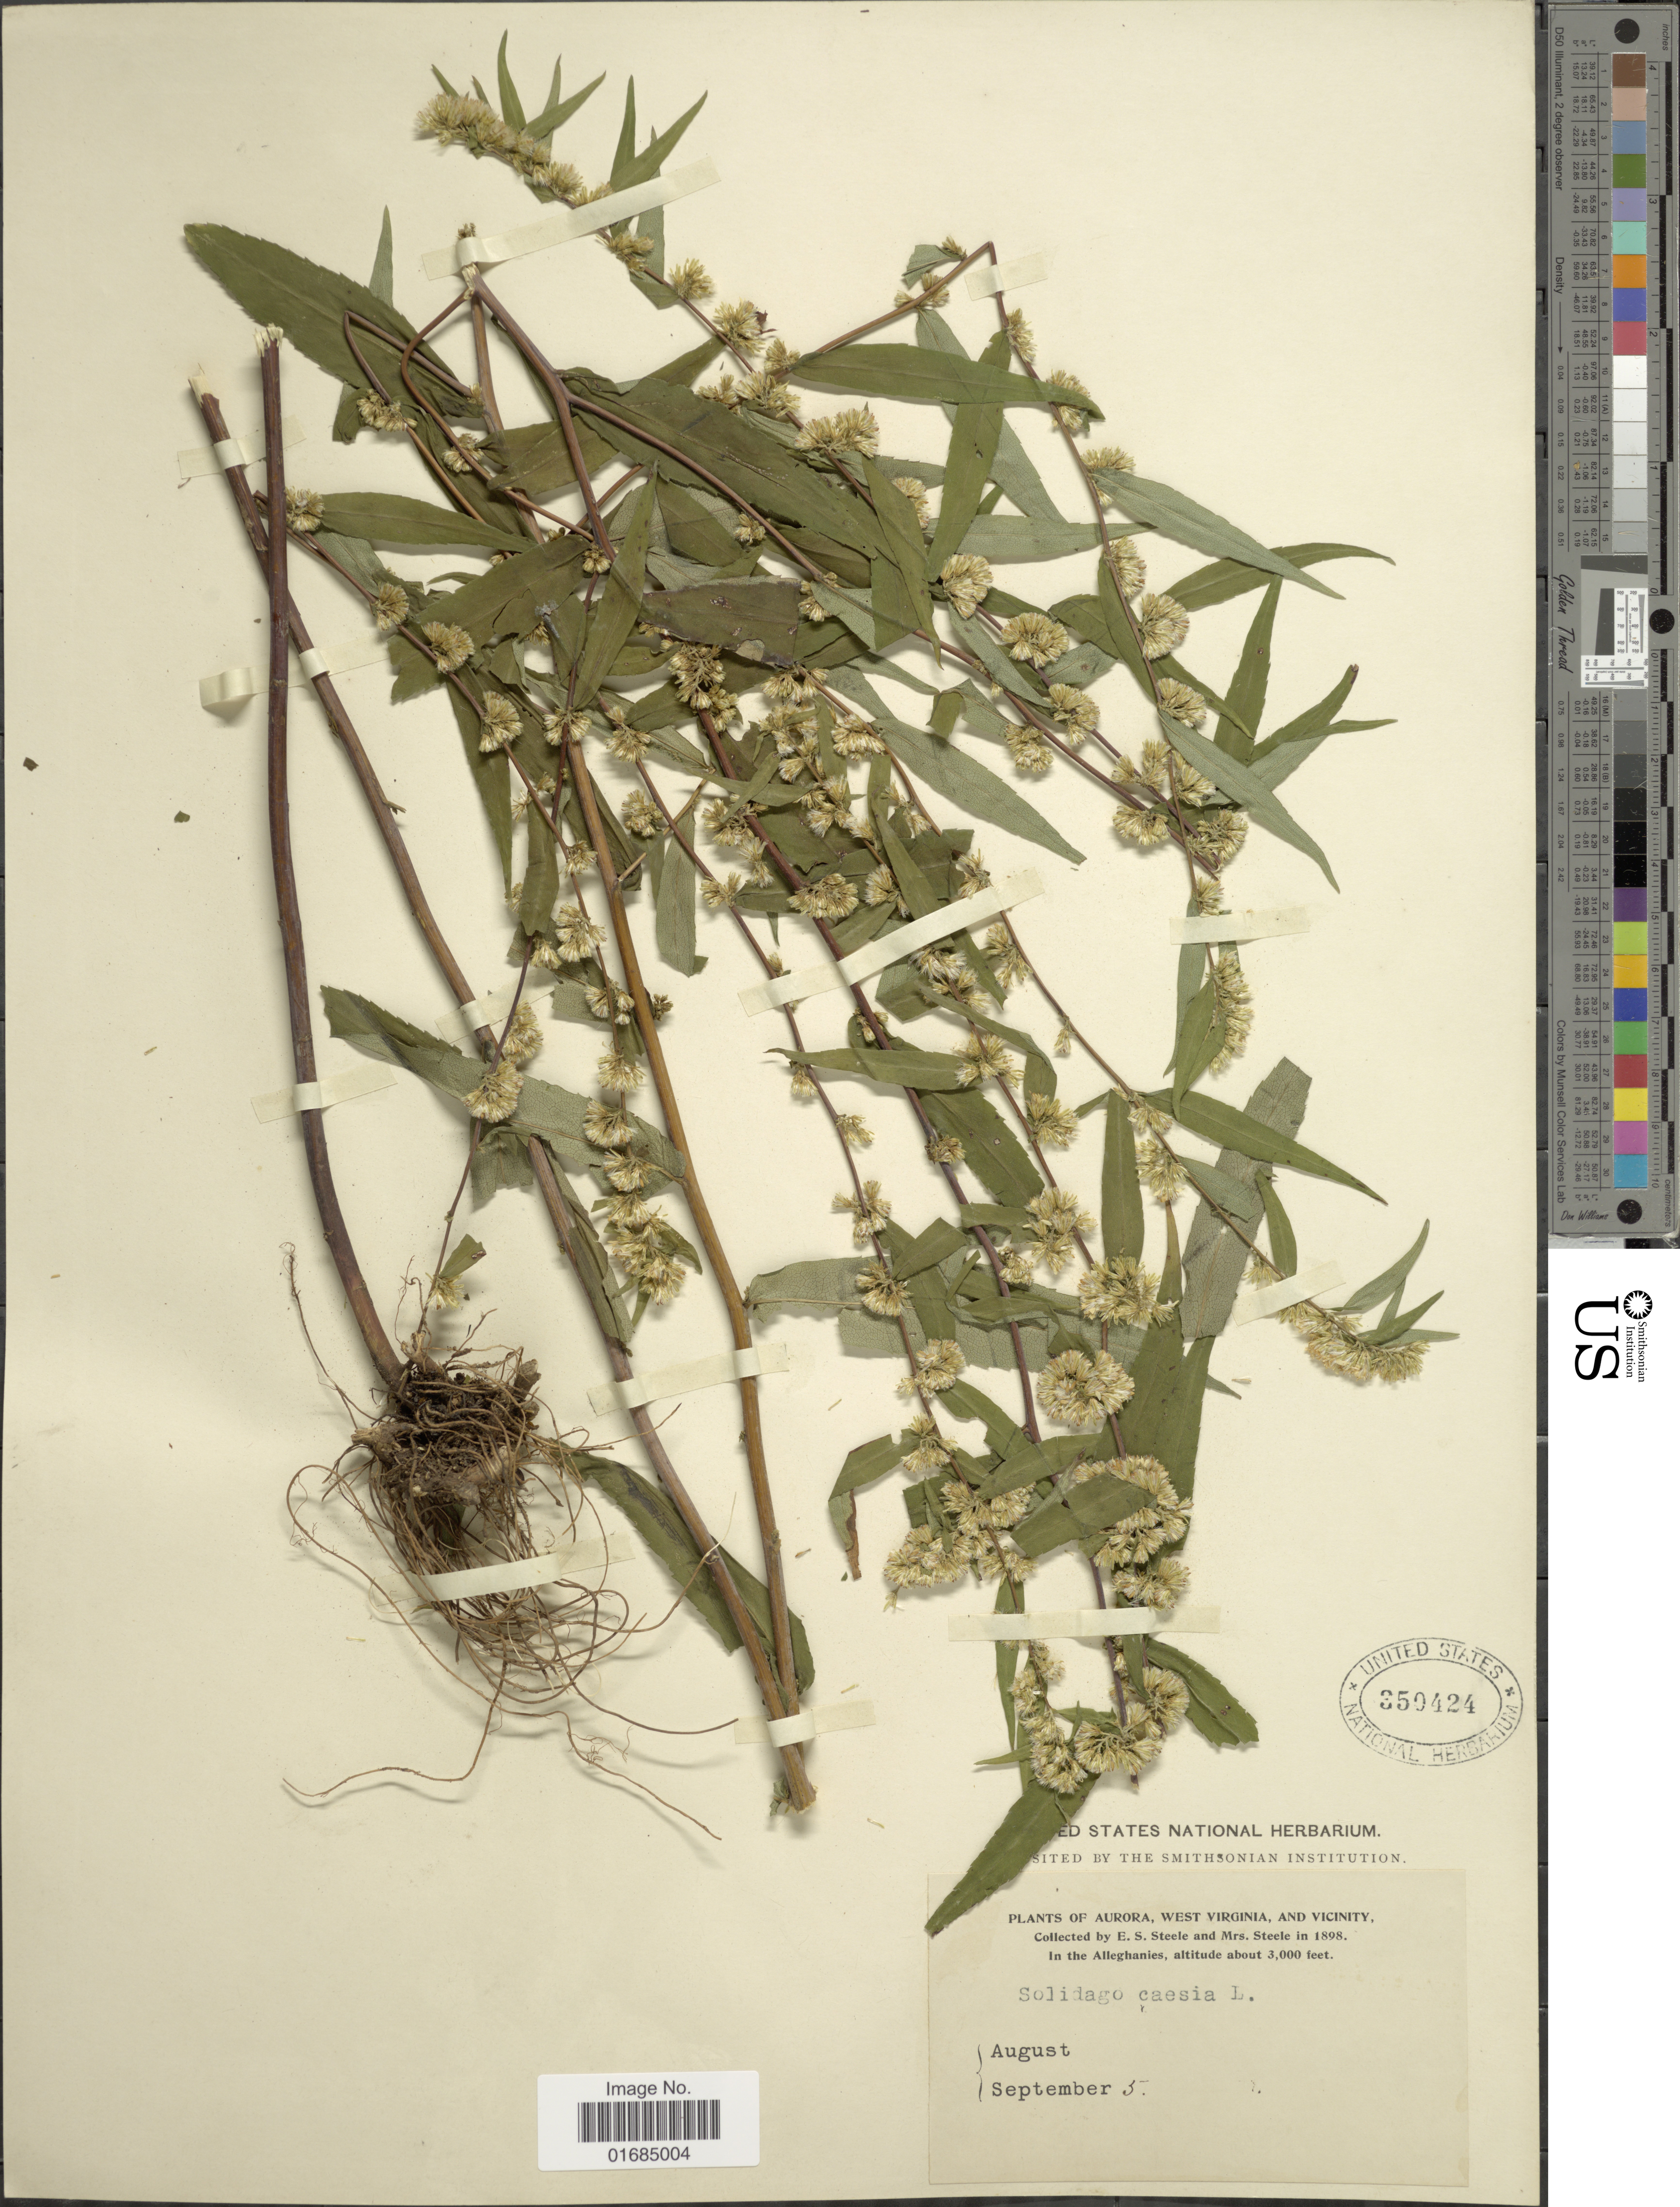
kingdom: Plantae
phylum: Tracheophyta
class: Magnoliopsida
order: Asterales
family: Asteraceae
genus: Solidago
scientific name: Solidago caesia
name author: L.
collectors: E. Steele & Mrs. E. S. Steele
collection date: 1898-09-05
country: United States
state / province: West Virginia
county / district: Preston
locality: Aurora, West Virginia and Vicinity, in the Alleghanies.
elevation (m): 914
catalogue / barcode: US 350424